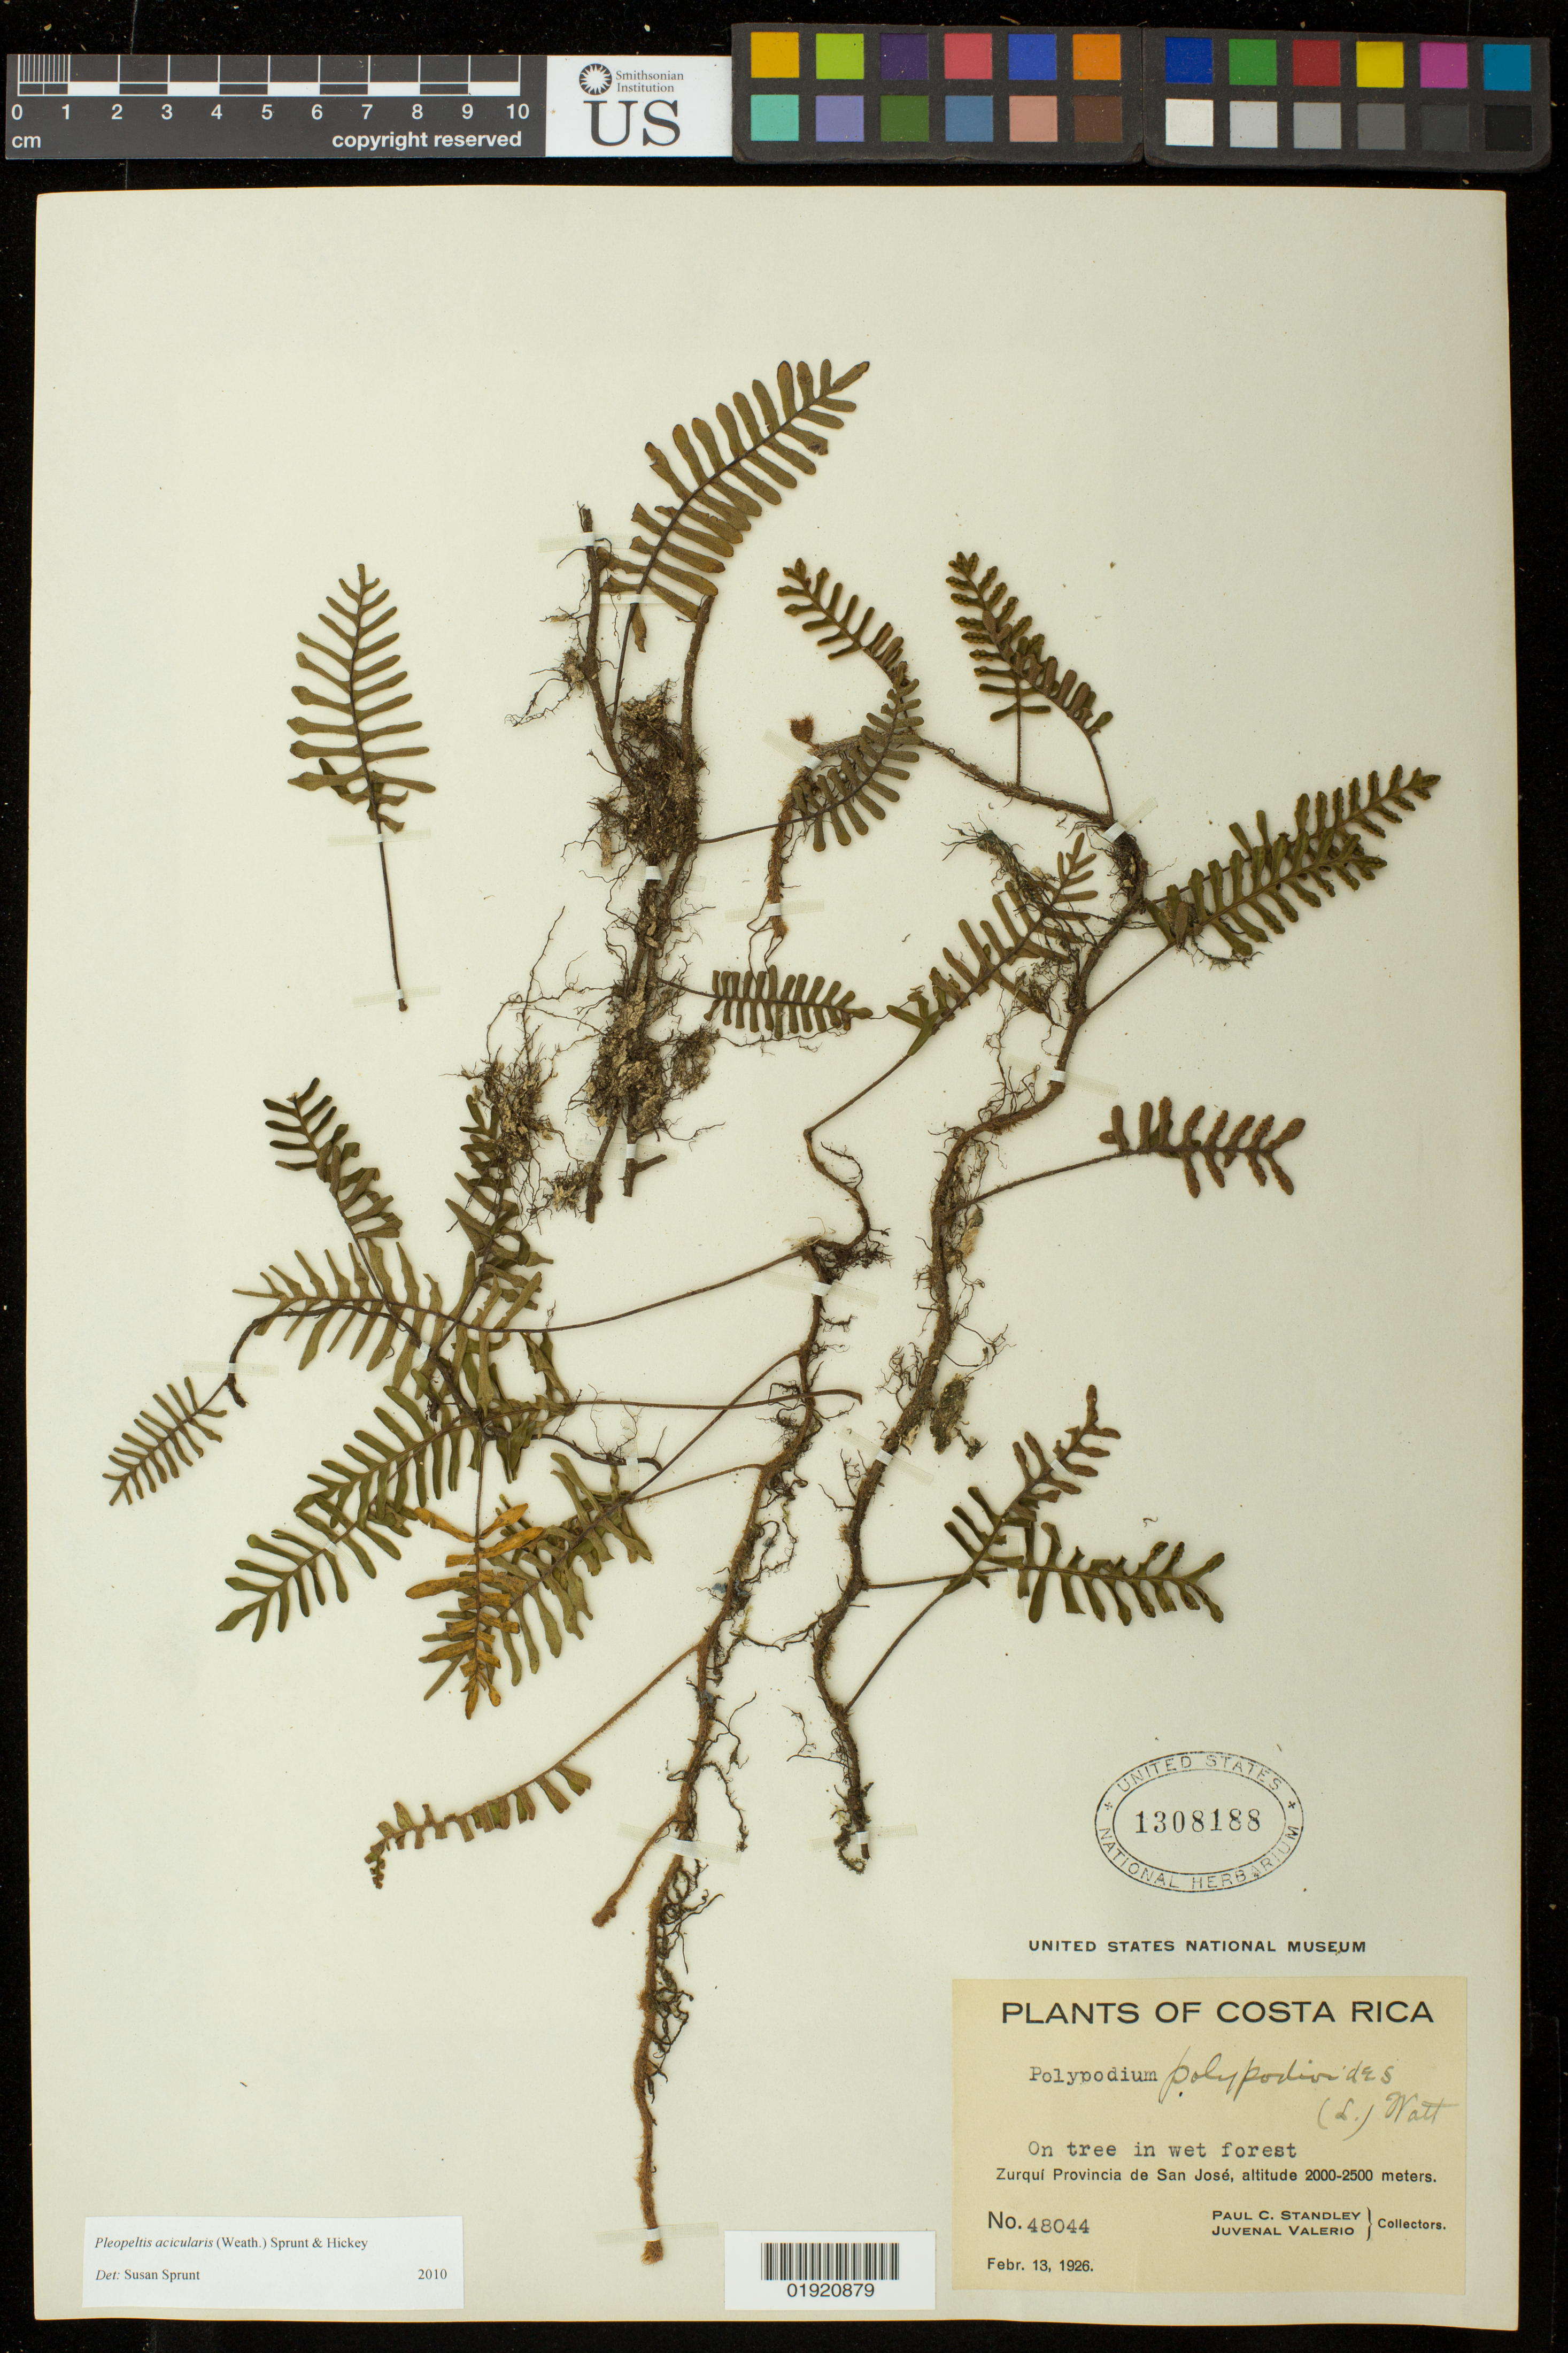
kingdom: Plantae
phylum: Tracheophyta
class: Polypodiopsida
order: Polypodiales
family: Polypodiaceae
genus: Pleopeltis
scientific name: Pleopeltis acicularis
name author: (Weath.) A.R. Sm. & Krömer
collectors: P. C. Standley & J. Valerio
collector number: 48044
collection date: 1926-02-13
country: Costa Rica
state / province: San José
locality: Zurqui Provincia de San Jose.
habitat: On tree in wet forest.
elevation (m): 2000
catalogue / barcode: US 1308188